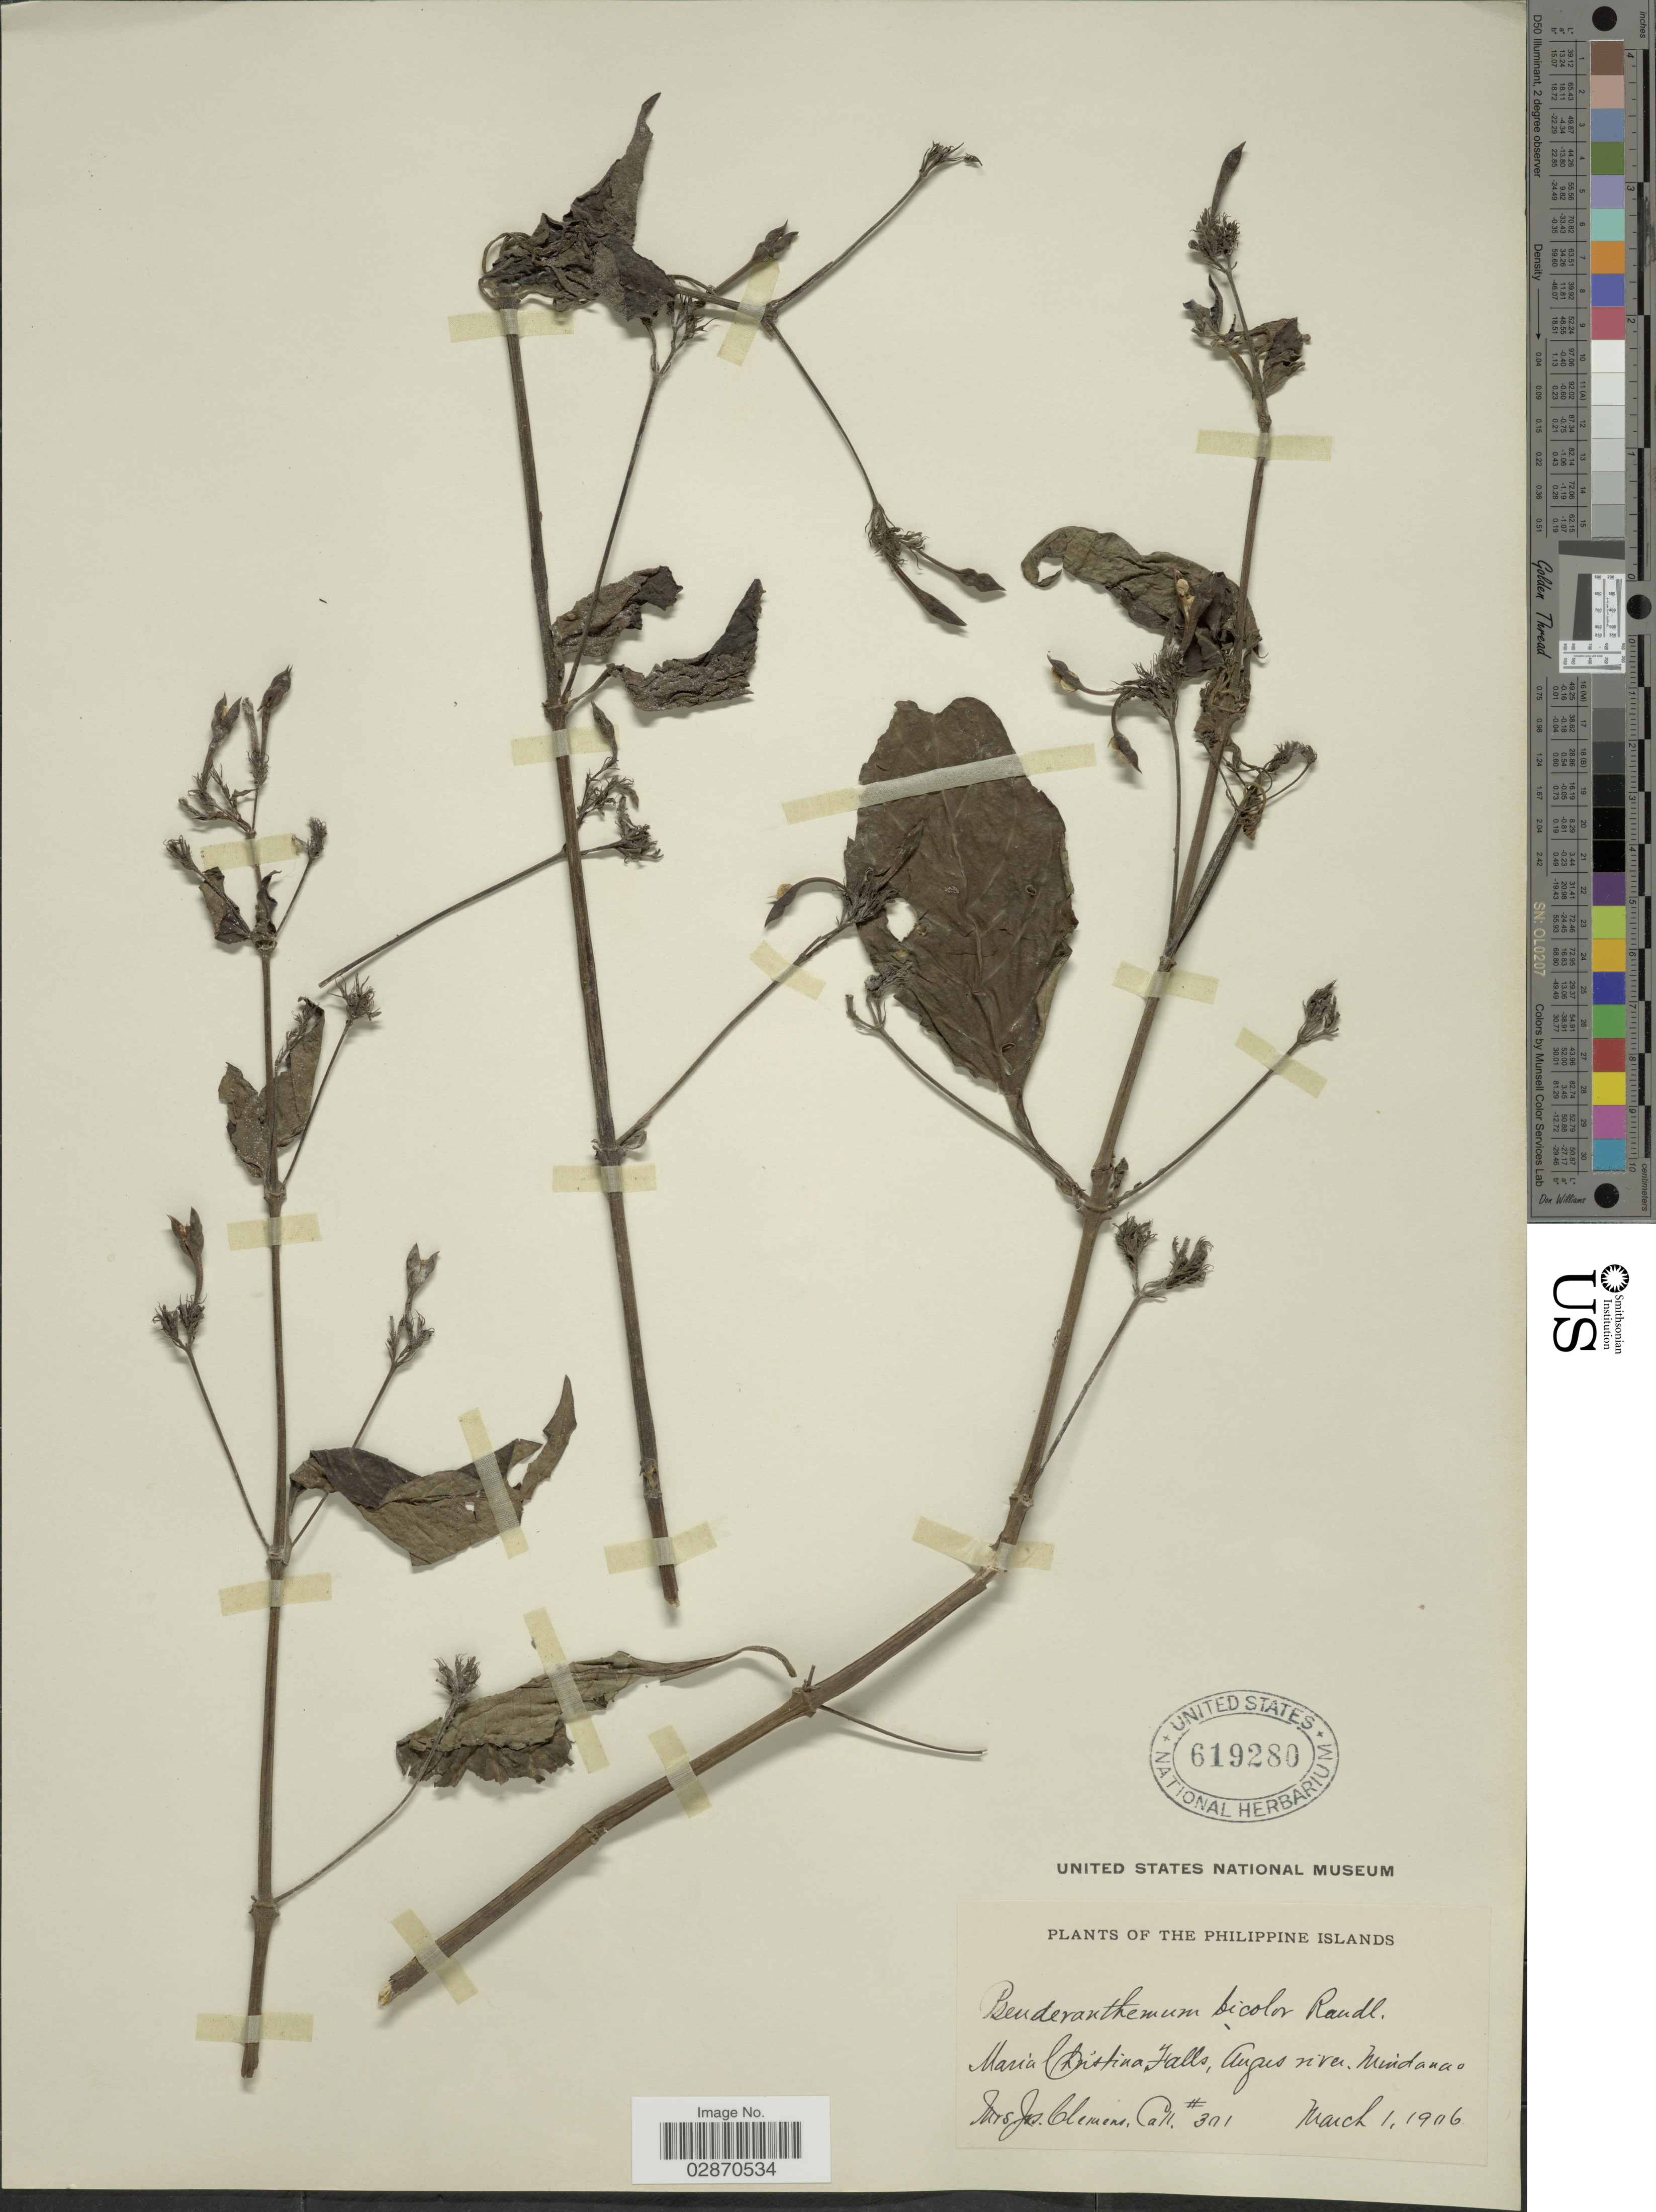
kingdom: Plantae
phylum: Tracheophyta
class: Magnoliopsida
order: Lamiales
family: Acanthaceae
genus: Pseuderanthemum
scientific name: Pseuderanthemum pulchellum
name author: (Andrews) Merr.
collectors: M. S. Clemens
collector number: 301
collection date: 1906-03-01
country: Philippines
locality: Maria Christina Falls, Augusniva, Mindanao.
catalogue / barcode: US 619280